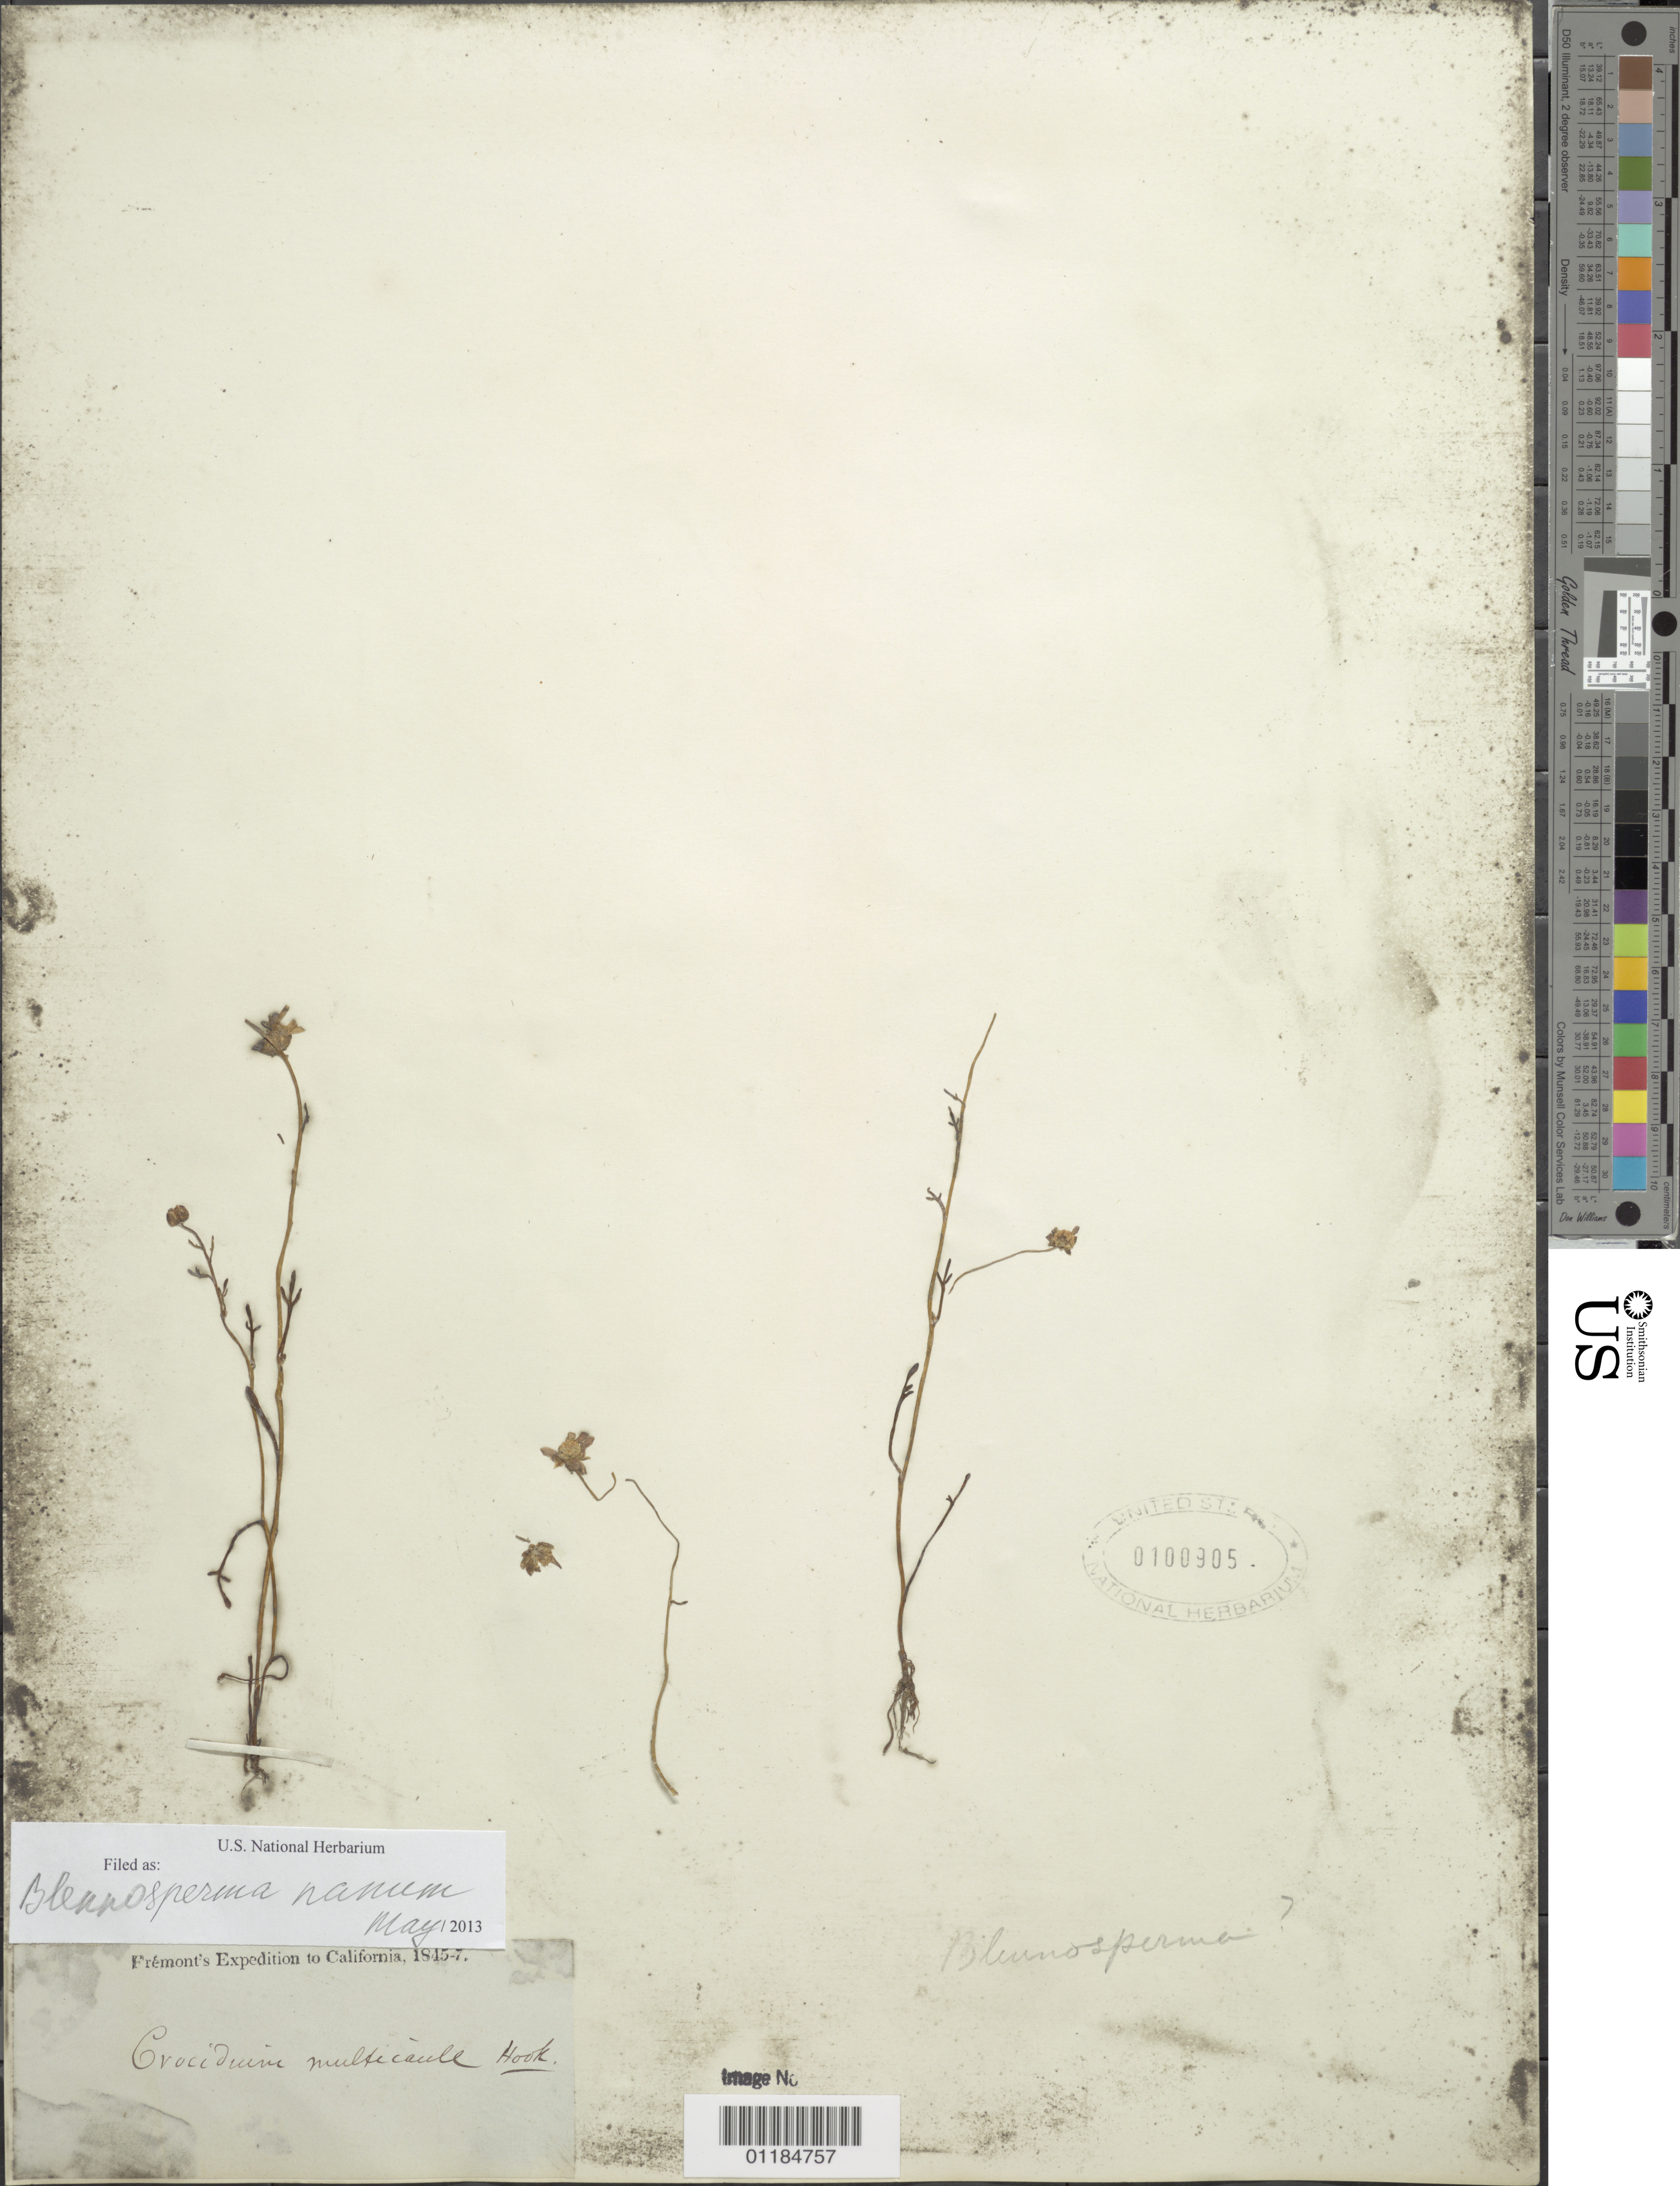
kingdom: Plantae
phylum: Tracheophyta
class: Magnoliopsida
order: Asterales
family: Asteraceae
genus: Blennosperma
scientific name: Blennosperma nanum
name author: (Hook.) S.F. Blake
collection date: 1845/1847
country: United States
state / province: California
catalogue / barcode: US 100905